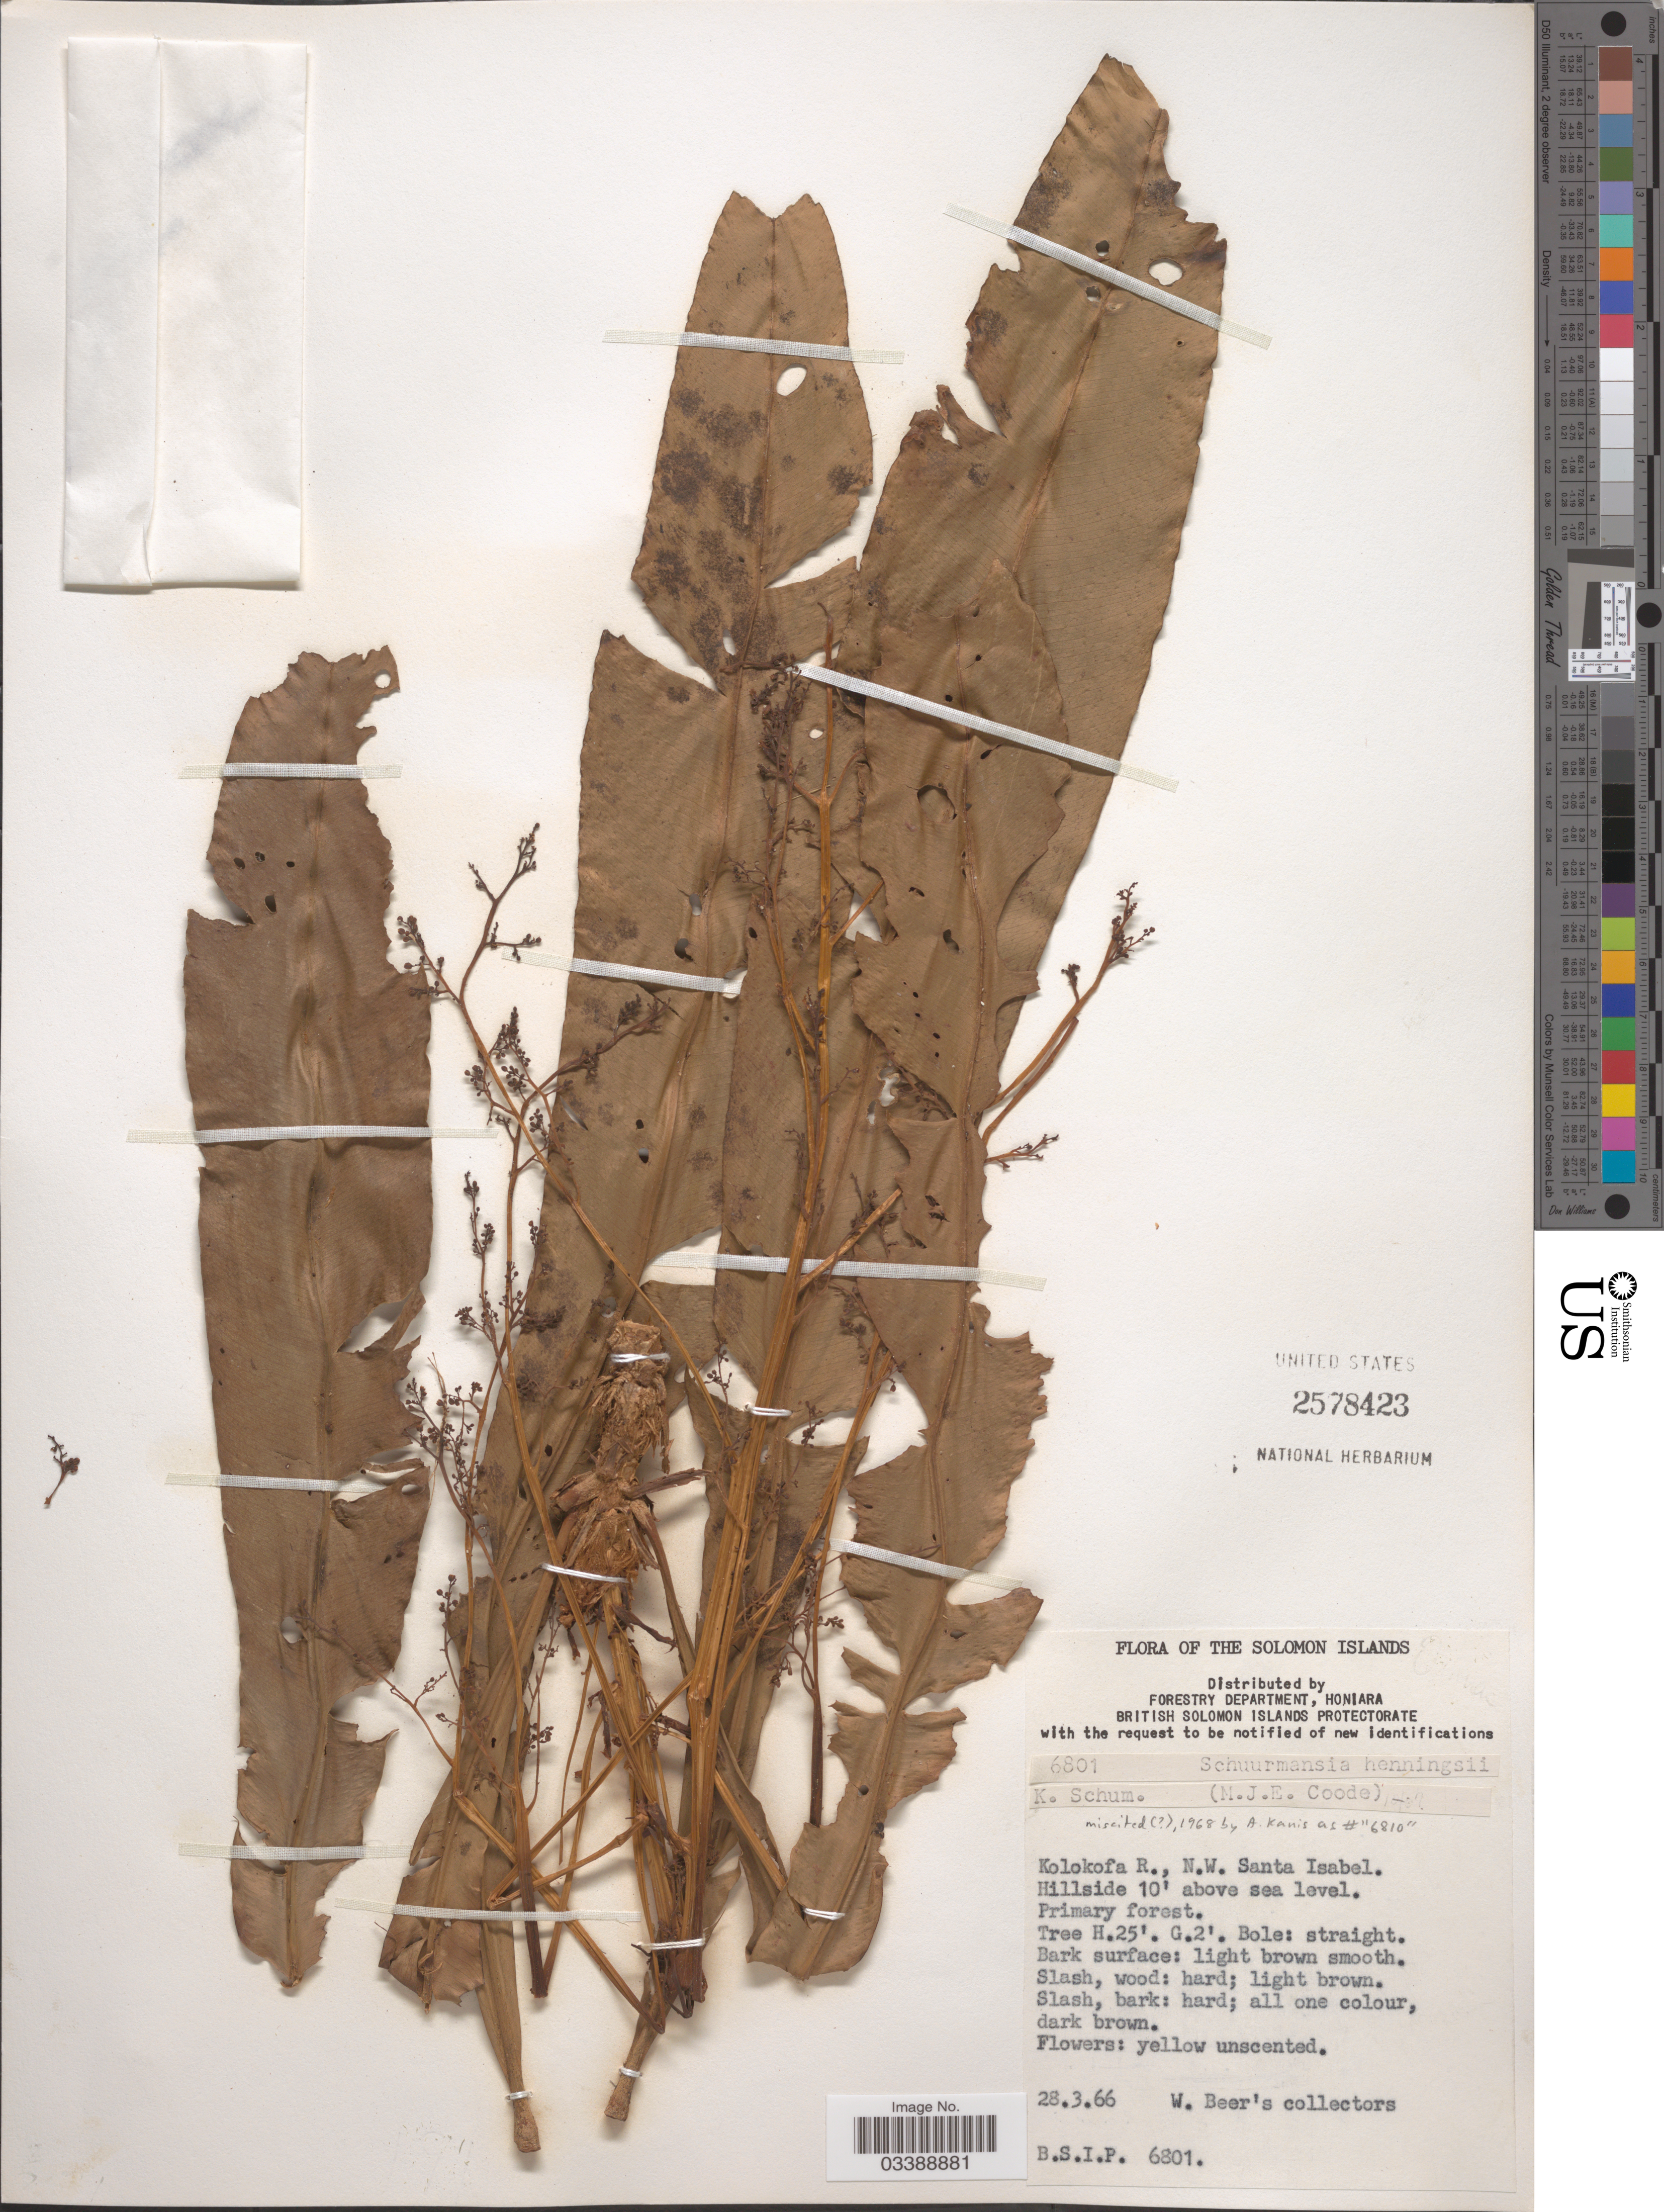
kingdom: Plantae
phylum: Tracheophyta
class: Magnoliopsida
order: Malpighiales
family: Ochnaceae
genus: Schuurmansia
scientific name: Schuurmansia henningsii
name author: K. Schum.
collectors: W. Beer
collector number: B.S.I.P.6801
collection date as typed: Transcribed d/m/y: 28/3/66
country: Solomon Islands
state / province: Solomon Islands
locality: Kolokofa R., N.W. Santa Isabel.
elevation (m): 3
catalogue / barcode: US 2578423